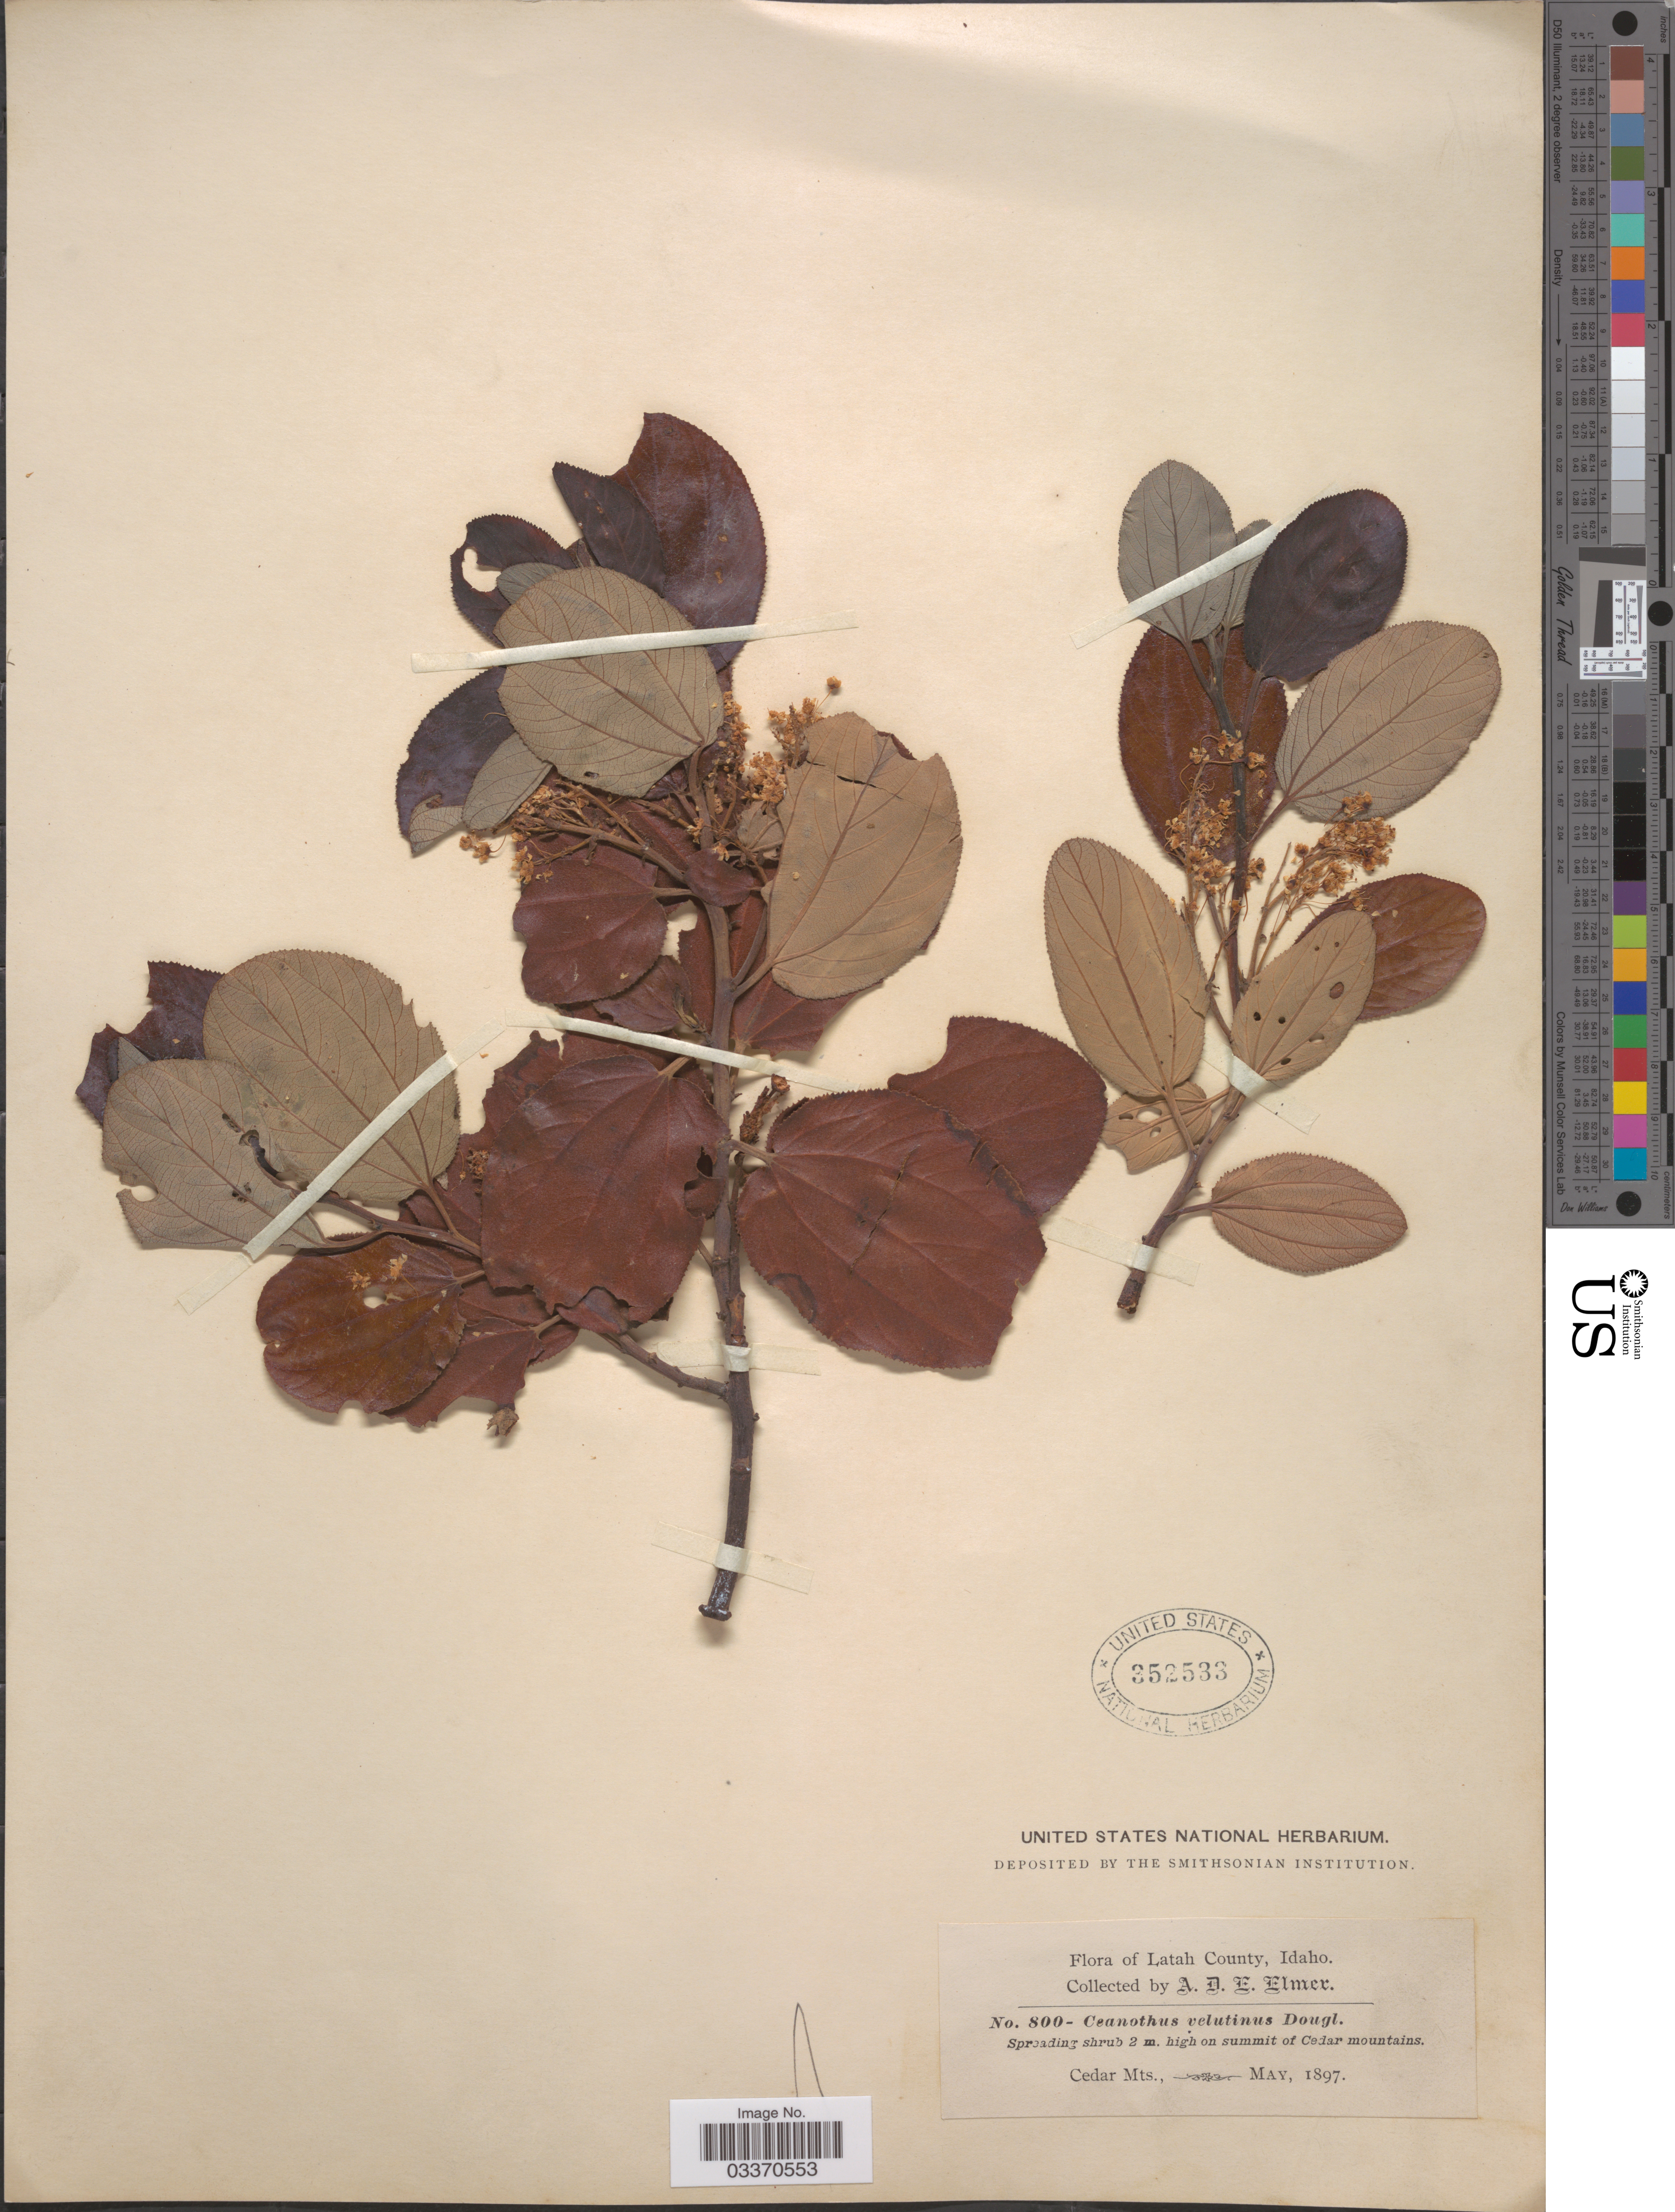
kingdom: Plantae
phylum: Tracheophyta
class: Magnoliopsida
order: Rosales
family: Rhamnaceae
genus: Ceanothus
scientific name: Ceanothus velutinus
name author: Douglas ex Hook.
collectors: A. D. E. Elmer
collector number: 800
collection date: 1897-05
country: United States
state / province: Idaho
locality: Latah County. On summit of Cedar mountains. Cedar Mts.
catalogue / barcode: US 352533